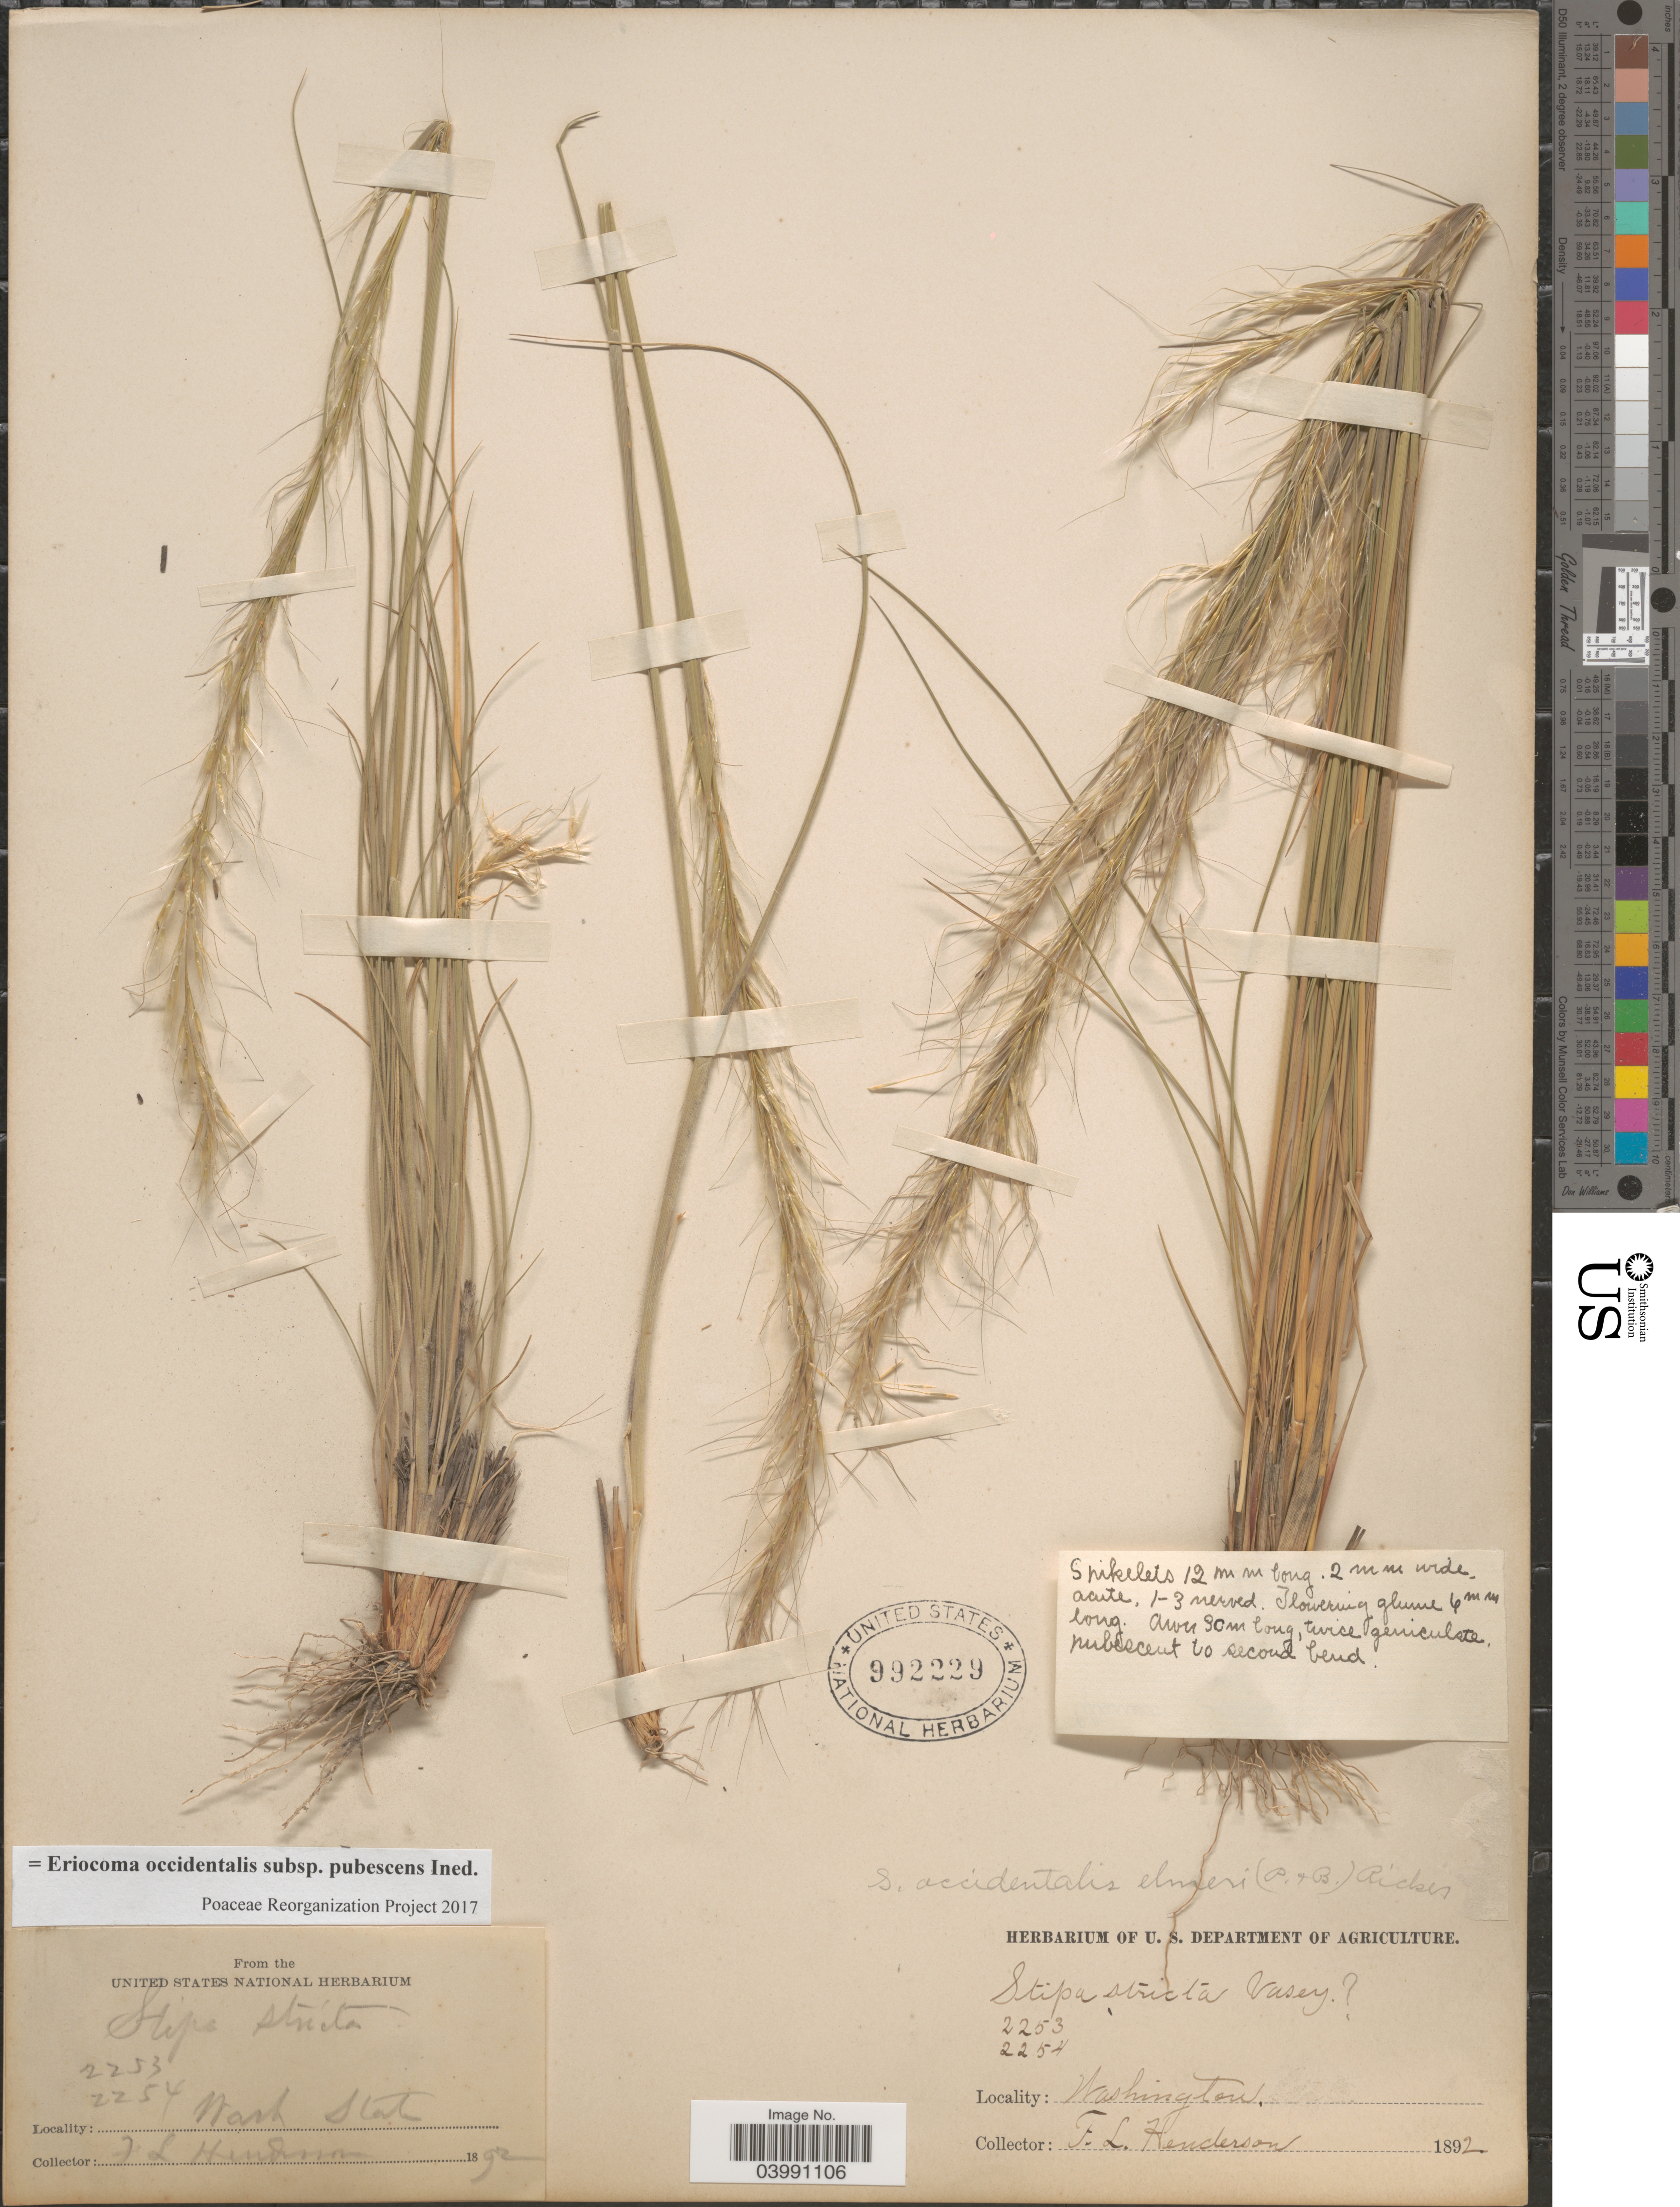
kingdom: Plantae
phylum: Tracheophyta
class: Liliopsida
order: Poales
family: Poaceae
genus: Eriocoma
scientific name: Eriocoma occidentalis subsp. pubescens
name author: (Vasey) Romasch.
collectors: F. Henderson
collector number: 2253/2254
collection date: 1892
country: United States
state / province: Washington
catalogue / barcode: US 992229